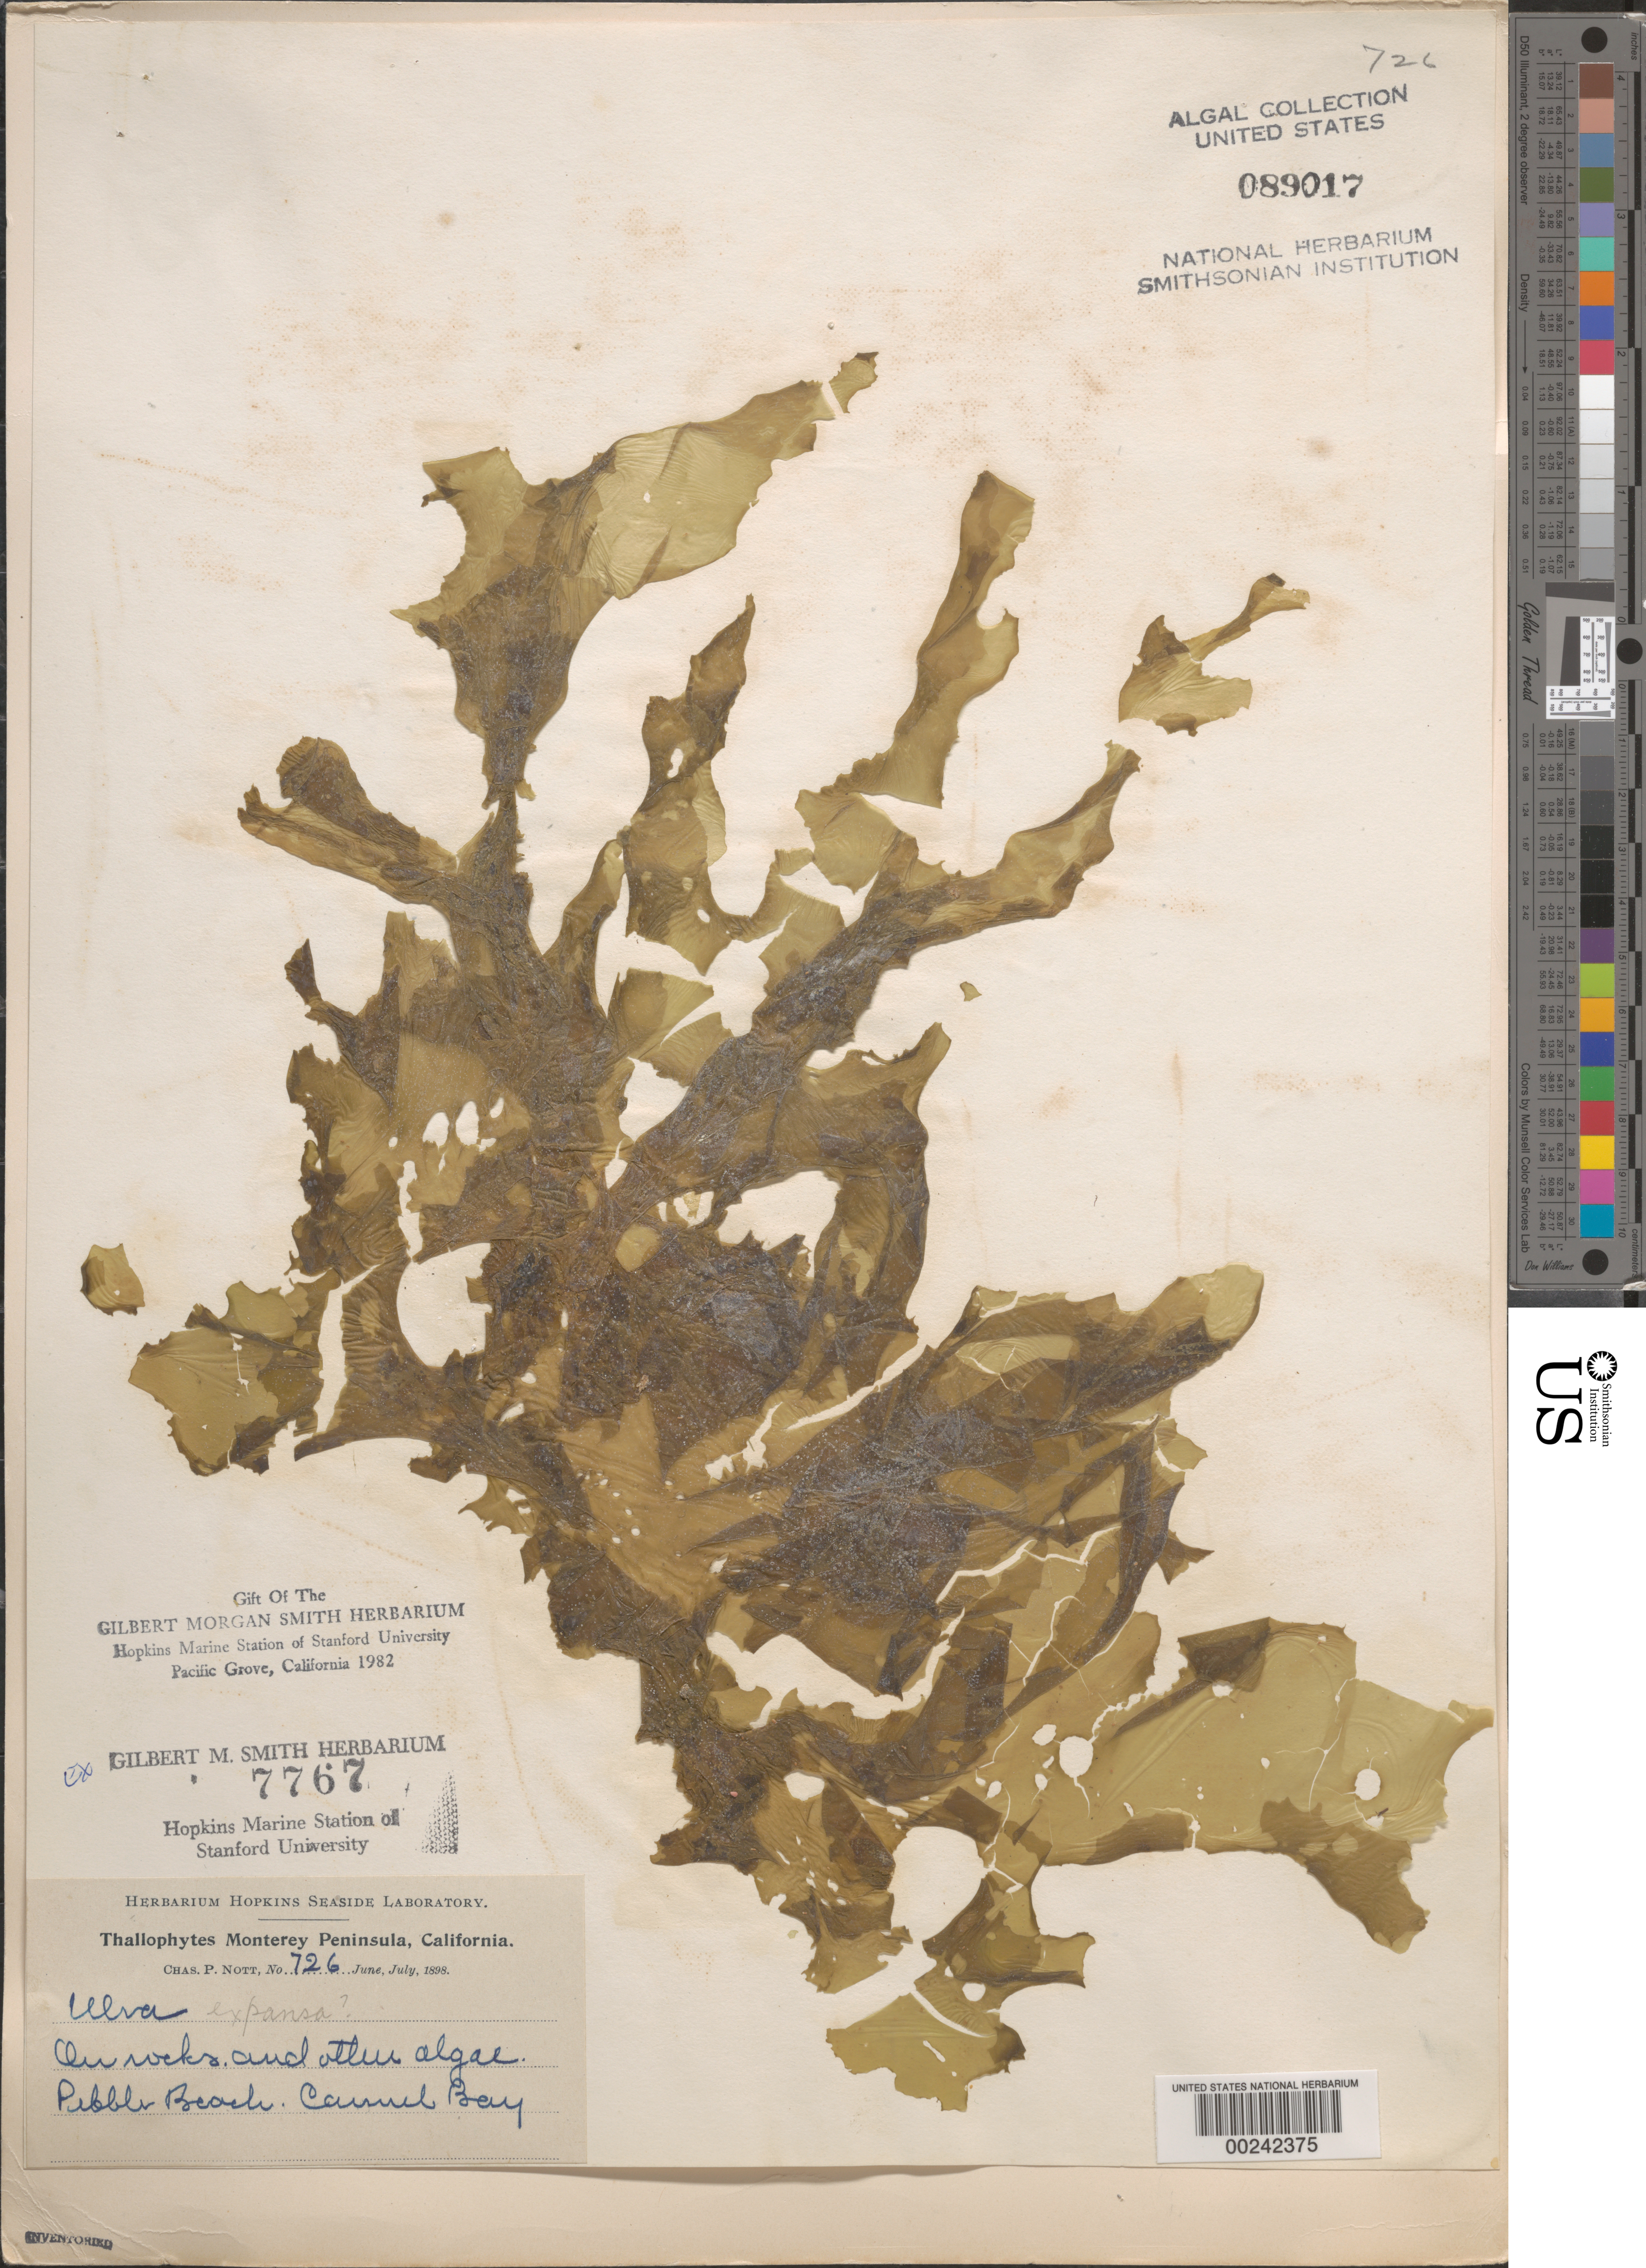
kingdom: Plantae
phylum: Chlorophyta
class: Ulvophyceae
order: Ulvales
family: Ulvaceae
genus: Ulva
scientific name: Ulva expansa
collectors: C. Nott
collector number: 726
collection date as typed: Jun 1898 AND -- Jul 1898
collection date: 1898-06,1898-07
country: United States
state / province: California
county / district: Monterey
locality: Pebble Beach, Carmel Bay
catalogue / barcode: US 89017